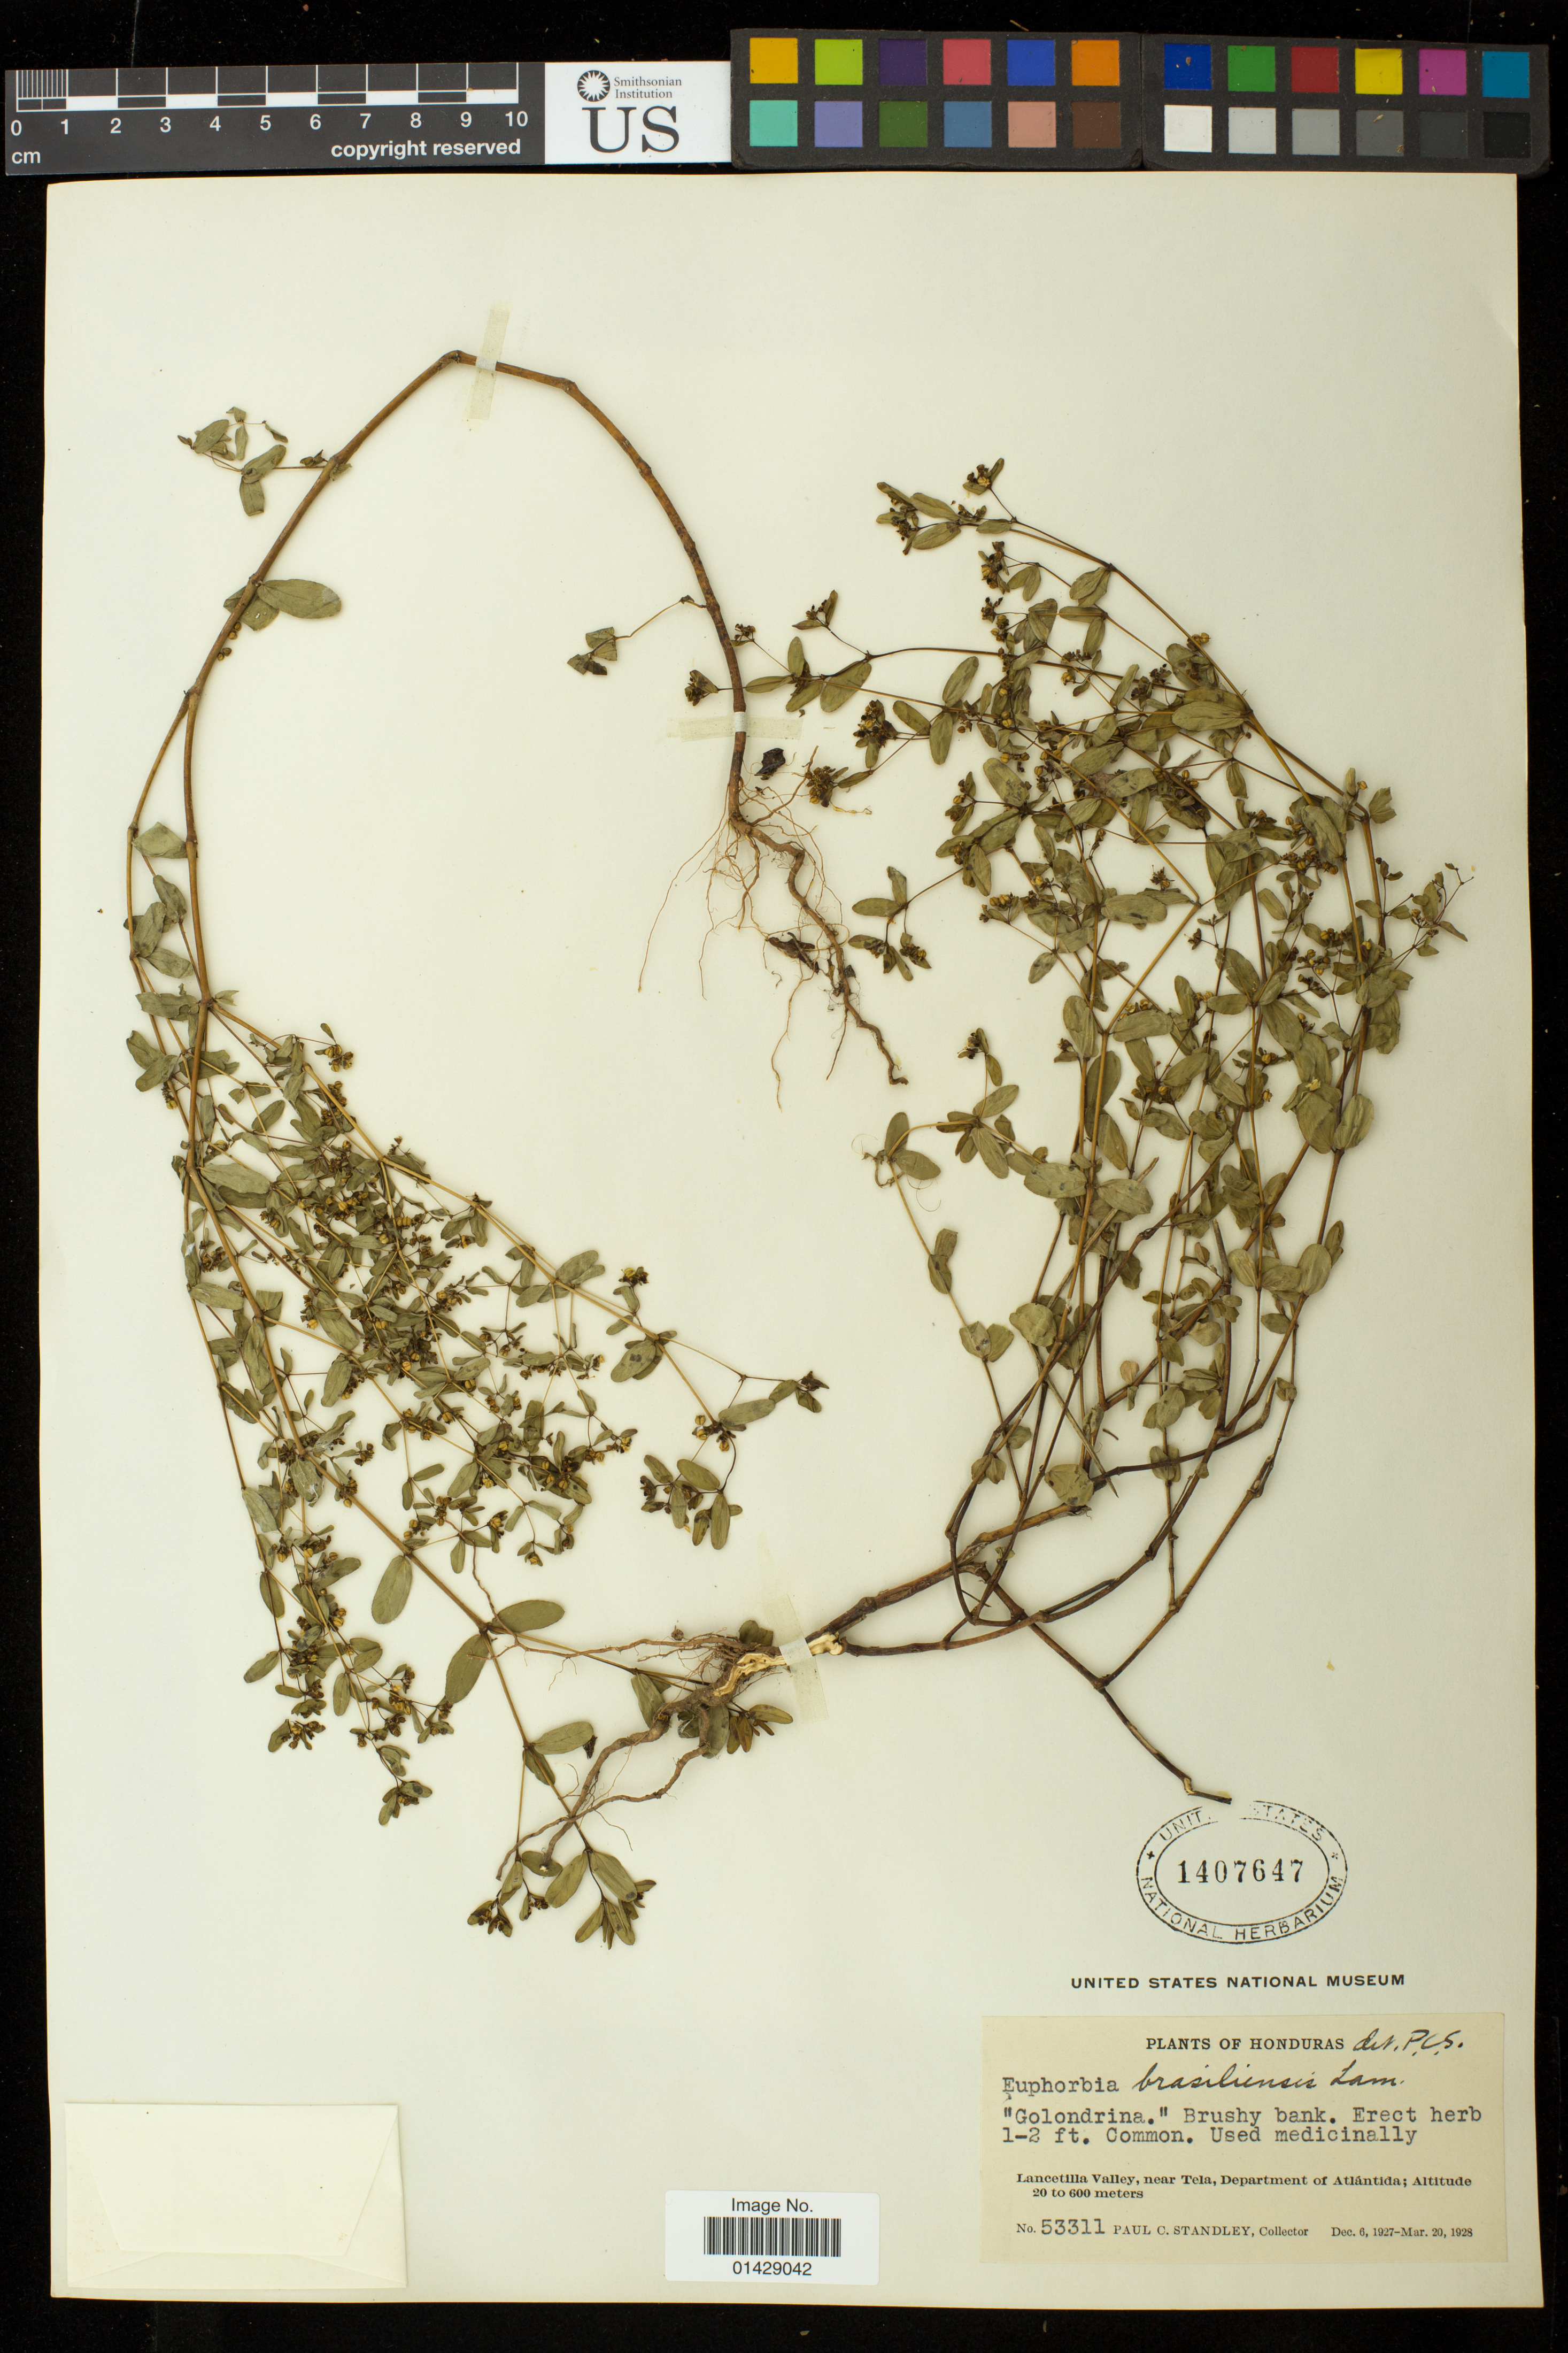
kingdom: Plantae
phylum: Tracheophyta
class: Magnoliopsida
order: Malpighiales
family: Euphorbiaceae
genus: Euphorbia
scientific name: Euphorbia hyssopifolia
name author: L.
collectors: P. C. Standley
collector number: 53311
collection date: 1927-12-06/1928-03-20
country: Honduras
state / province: Atlántida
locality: Lancetilla Valley, near Tela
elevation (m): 20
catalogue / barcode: US 1407647